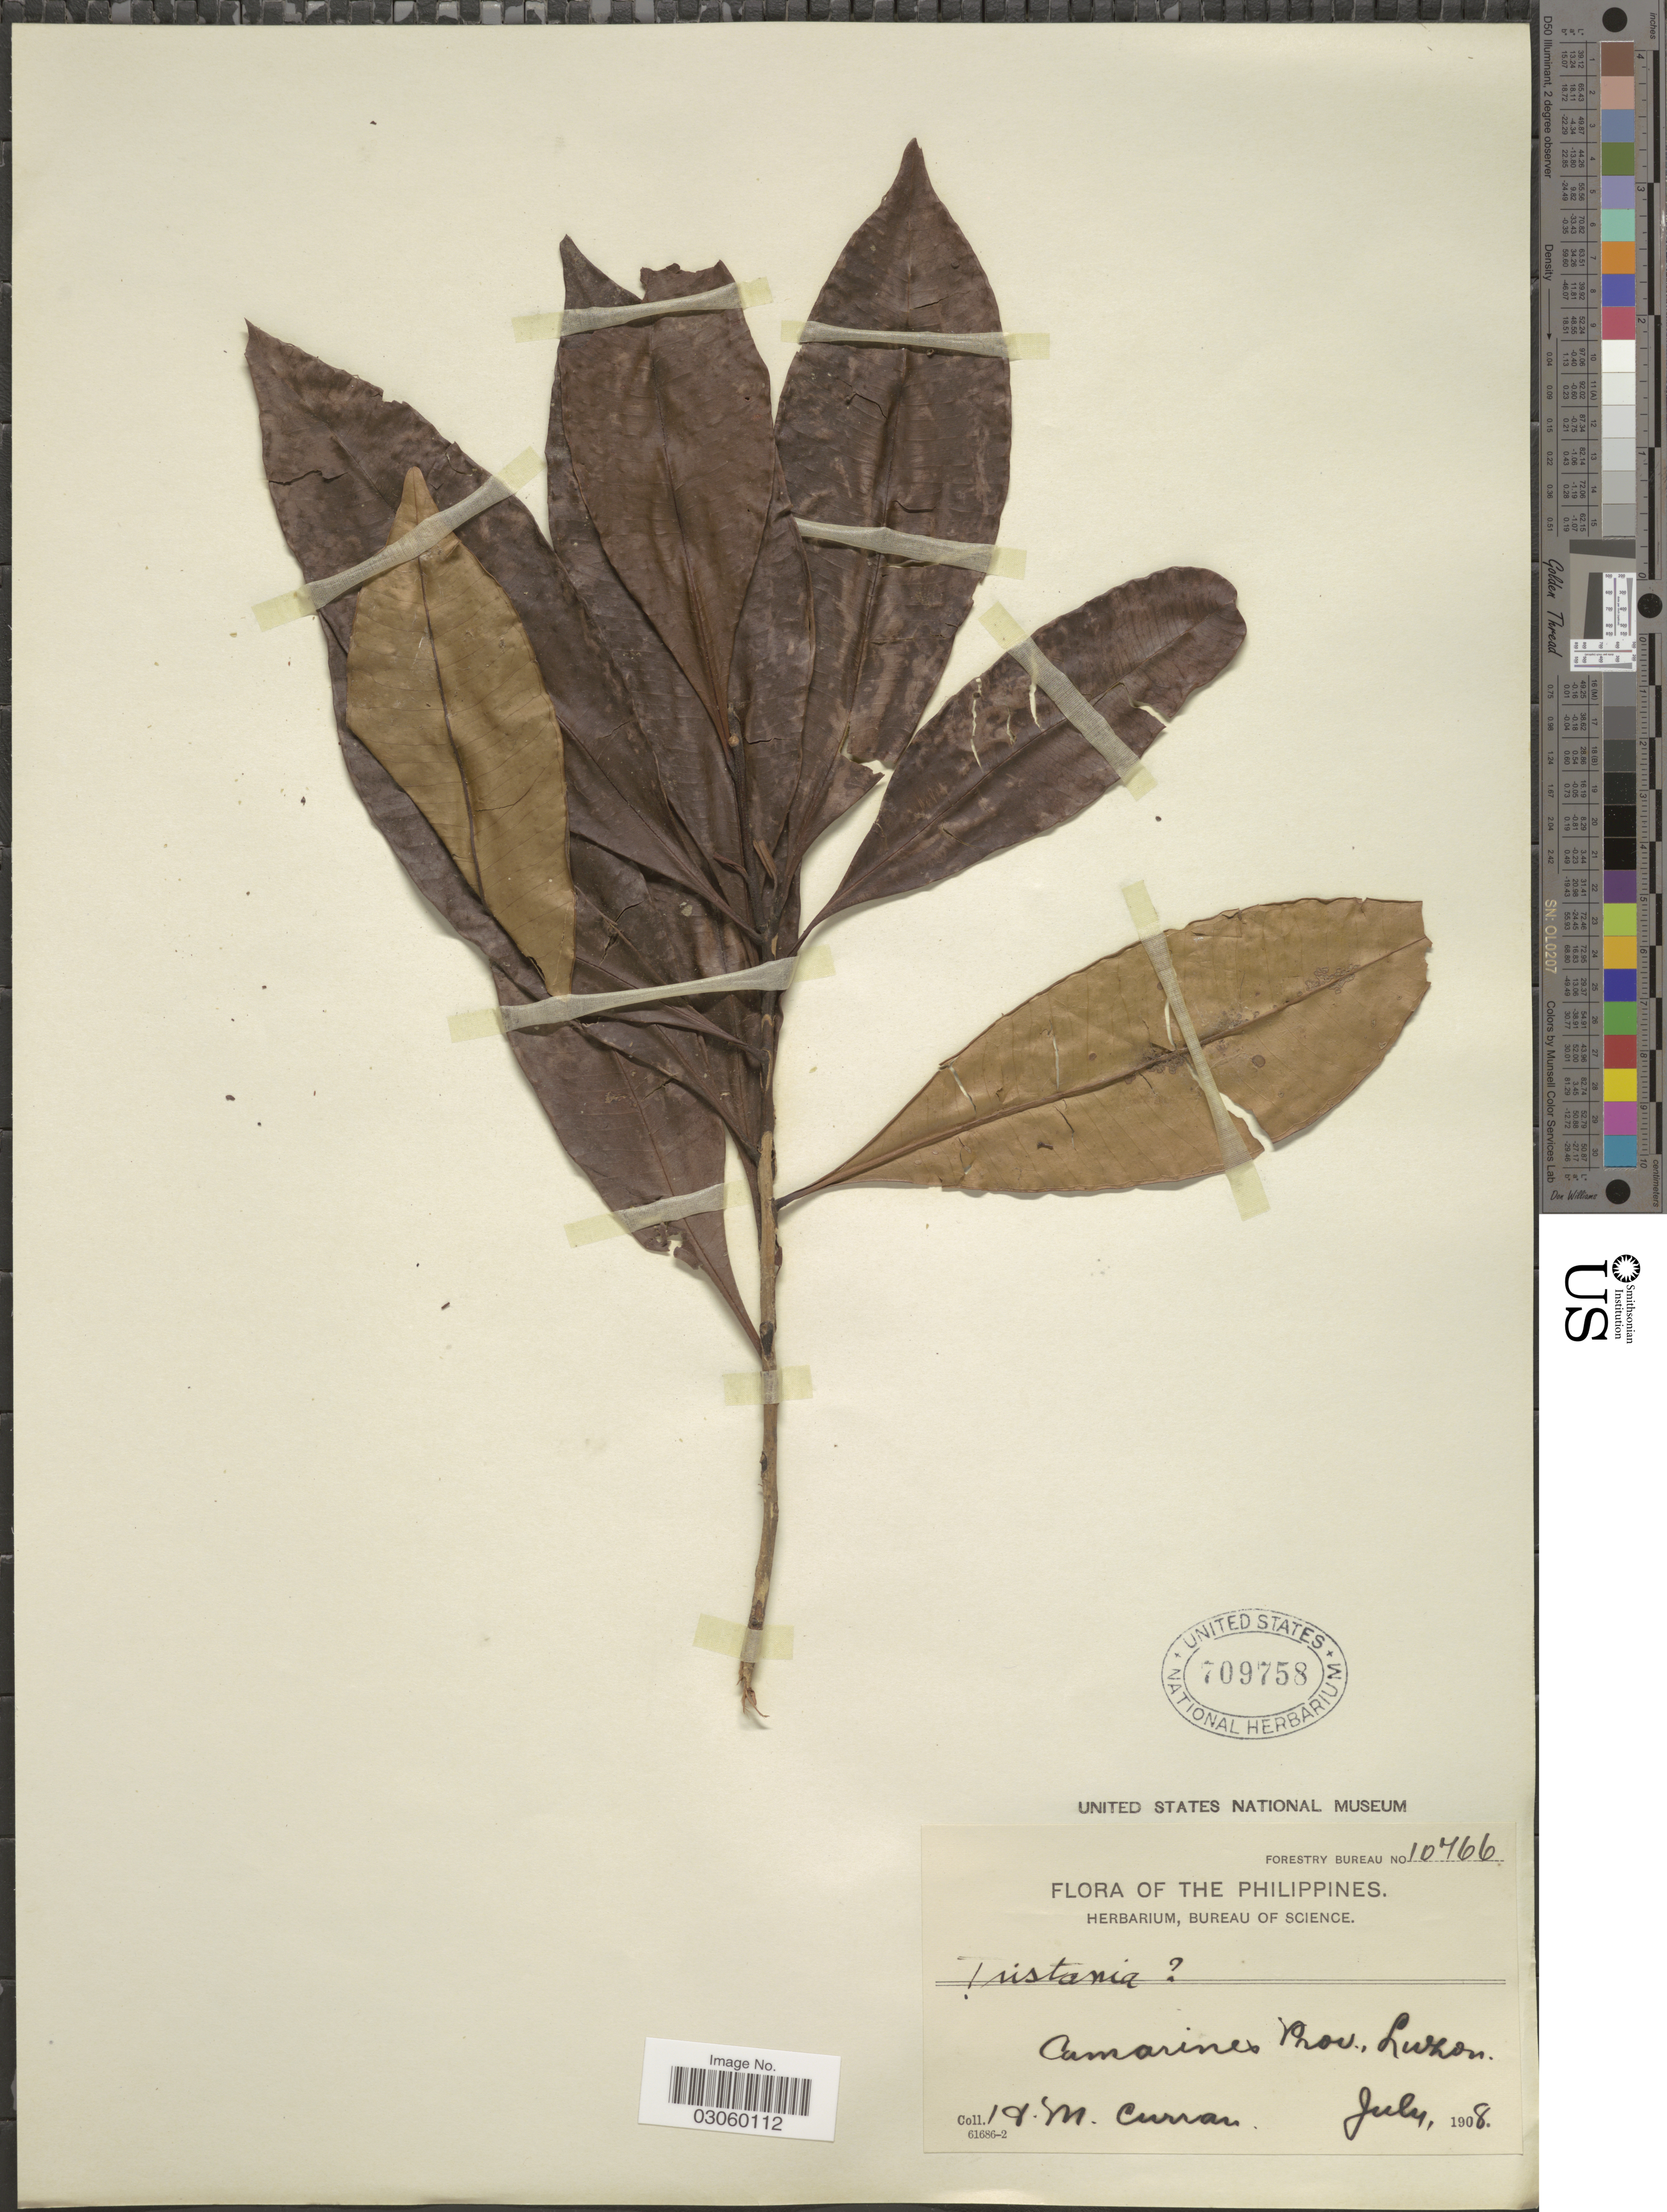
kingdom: Plantae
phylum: Tracheophyta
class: Magnoliopsida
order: Myrtales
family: Myrtaceae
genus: Tristaniopsis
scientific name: Tristaniopsis sp.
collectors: H. M. Curran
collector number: Forestry Bureau 10766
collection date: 1908-07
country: Philippines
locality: Camarines, Prov. Luzon.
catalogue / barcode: US 709758